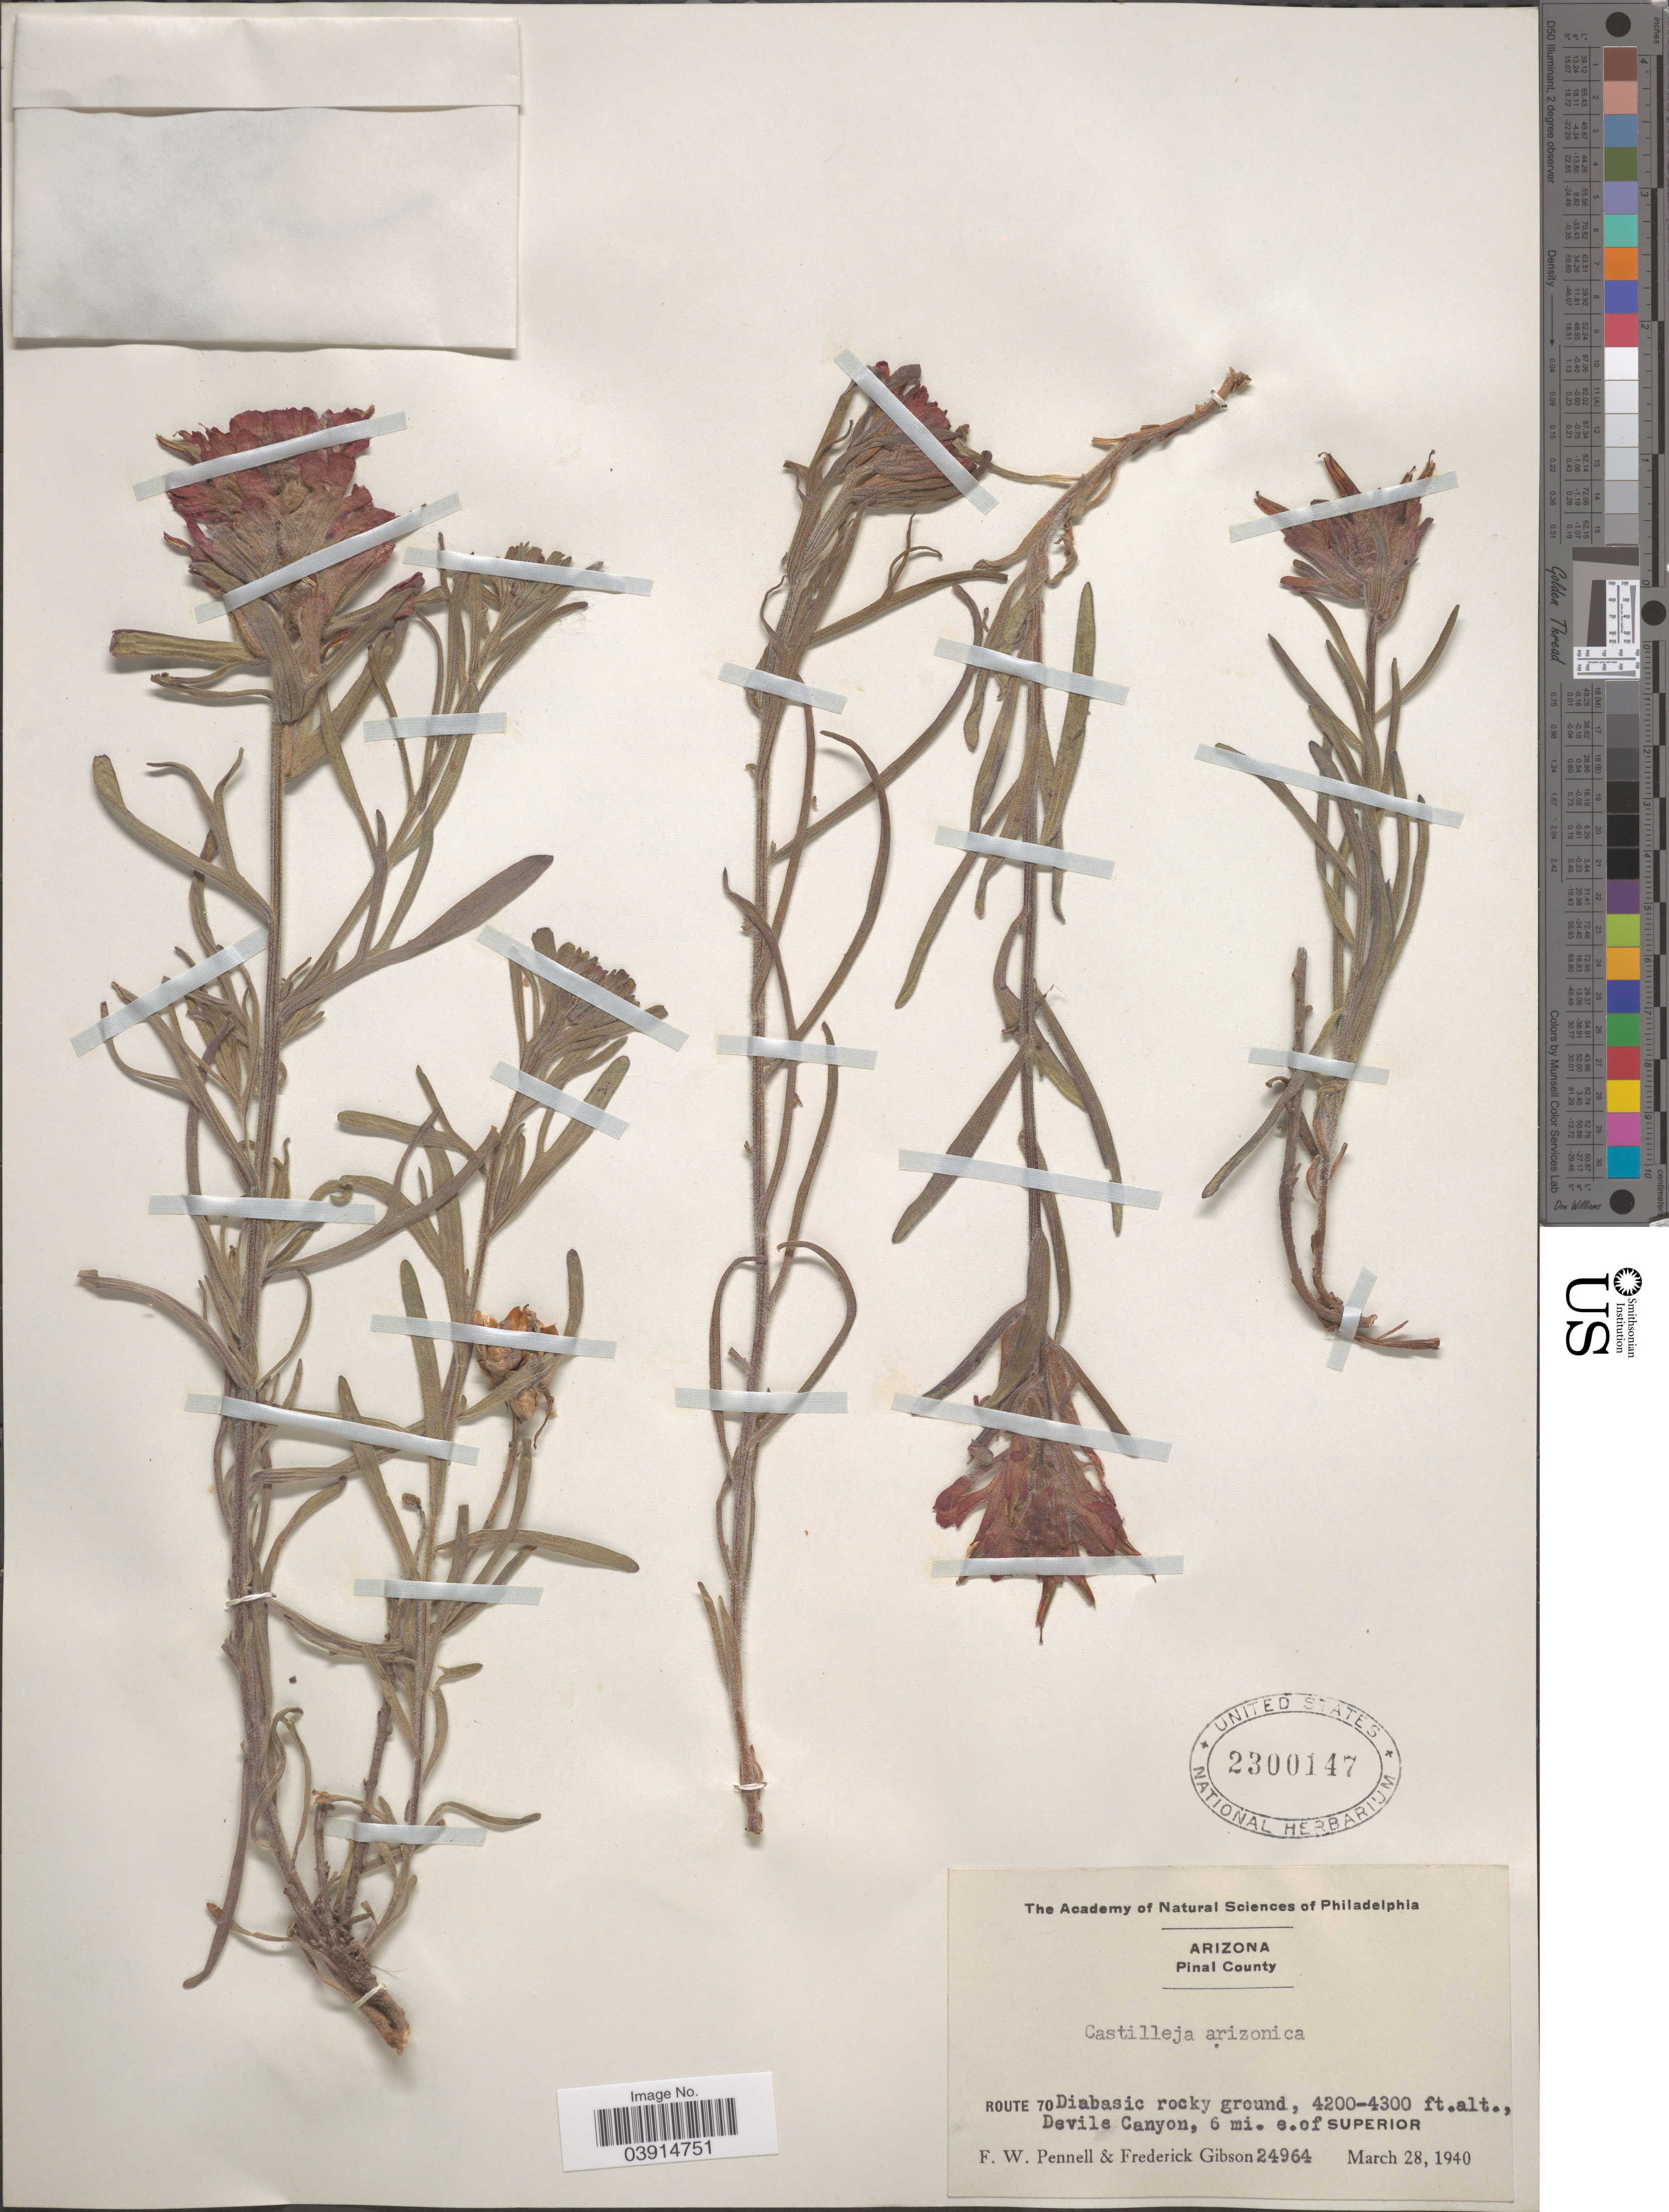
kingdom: Plantae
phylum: Tracheophyta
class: Magnoliopsida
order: Lamiales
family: Orobanchaceae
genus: Castilleja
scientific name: Castilleja sp.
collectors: F. W. Pennell & F. Gibson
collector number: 24964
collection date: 1940-03-28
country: United States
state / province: Arizona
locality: Pinal County. Route 70. Devils Canyon, 6 mi. e.of Superior.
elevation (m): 1280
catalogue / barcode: US 2300147